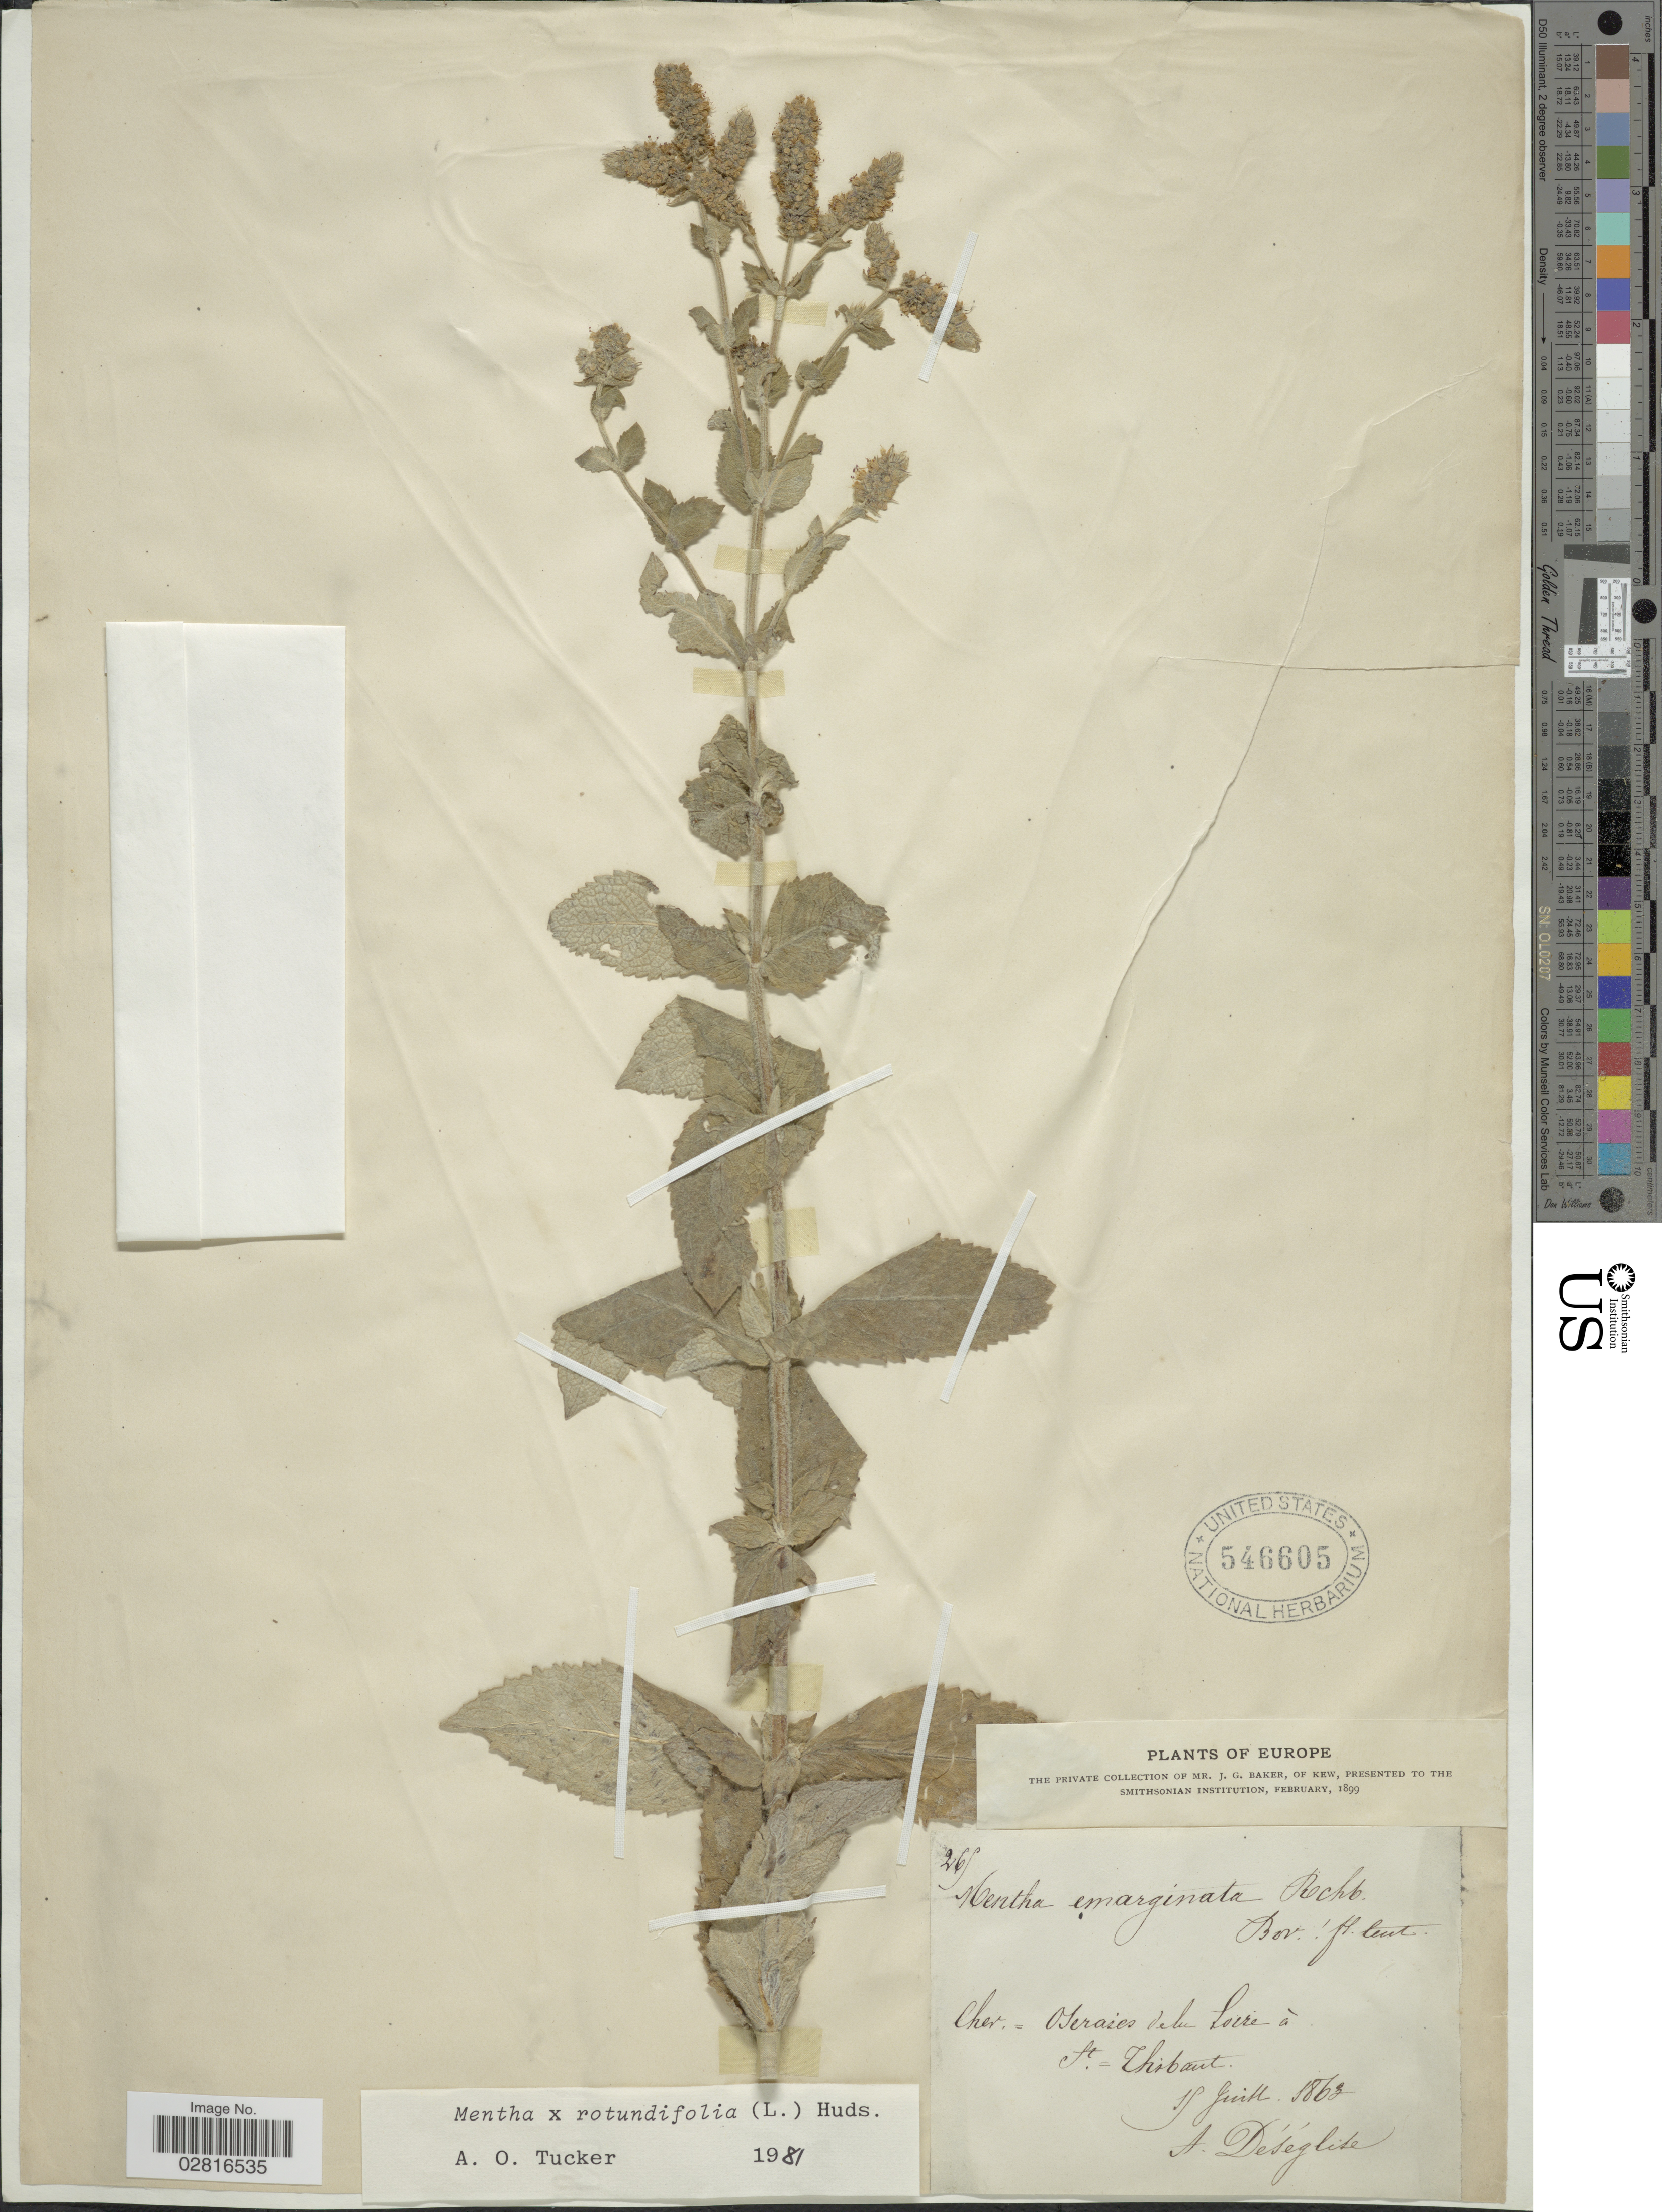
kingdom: Plantae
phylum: Tracheophyta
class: Magnoliopsida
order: Lamiales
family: Lamiaceae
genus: Mentha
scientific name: Mentha rotundifolia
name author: (L.) Huds.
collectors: A. Deseglise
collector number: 265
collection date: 1863-07-15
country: France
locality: Oseraies de la Loire à St. Thibaut. [interpreted] Europe.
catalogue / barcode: US 546605